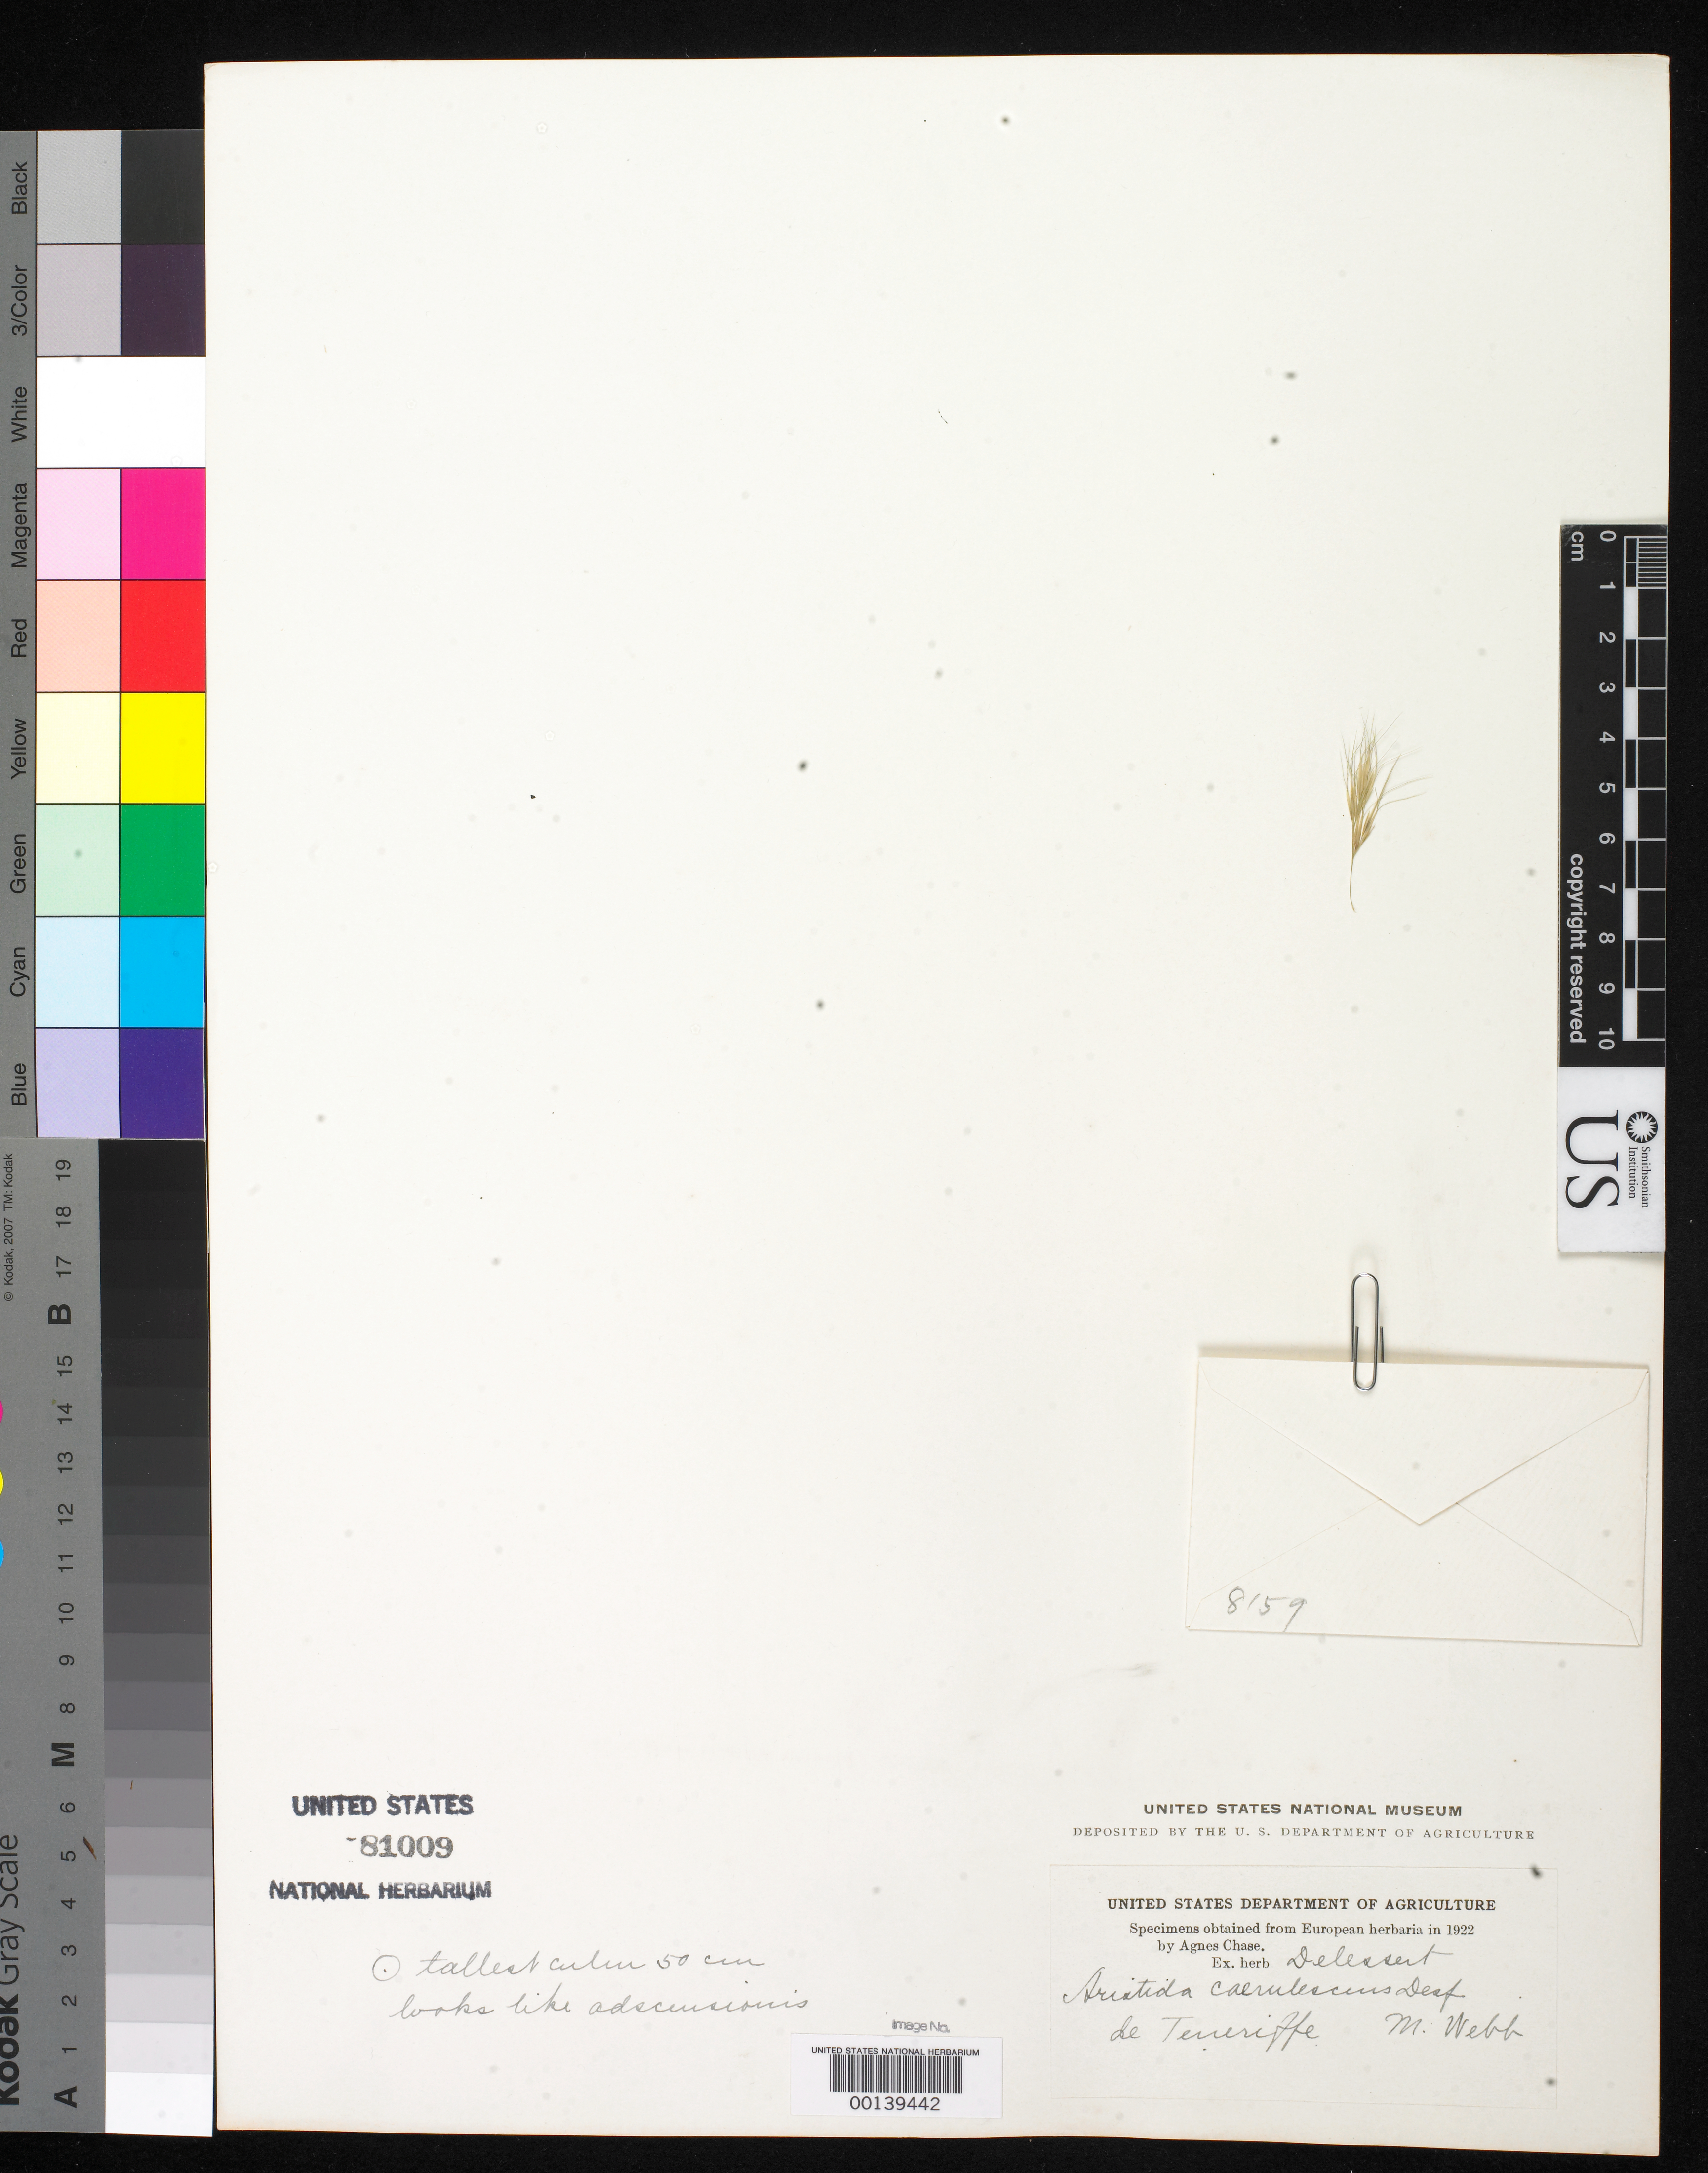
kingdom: Plantae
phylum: Tracheophyta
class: Liliopsida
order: Poales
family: Poaceae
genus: Aristida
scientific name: Aristida caeruscens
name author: Desf.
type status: Type Fragment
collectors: B. Webb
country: Spain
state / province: Canarias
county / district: Santa Cruz de Tenerife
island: Tenerife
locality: Near Kerwan.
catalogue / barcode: US 81009